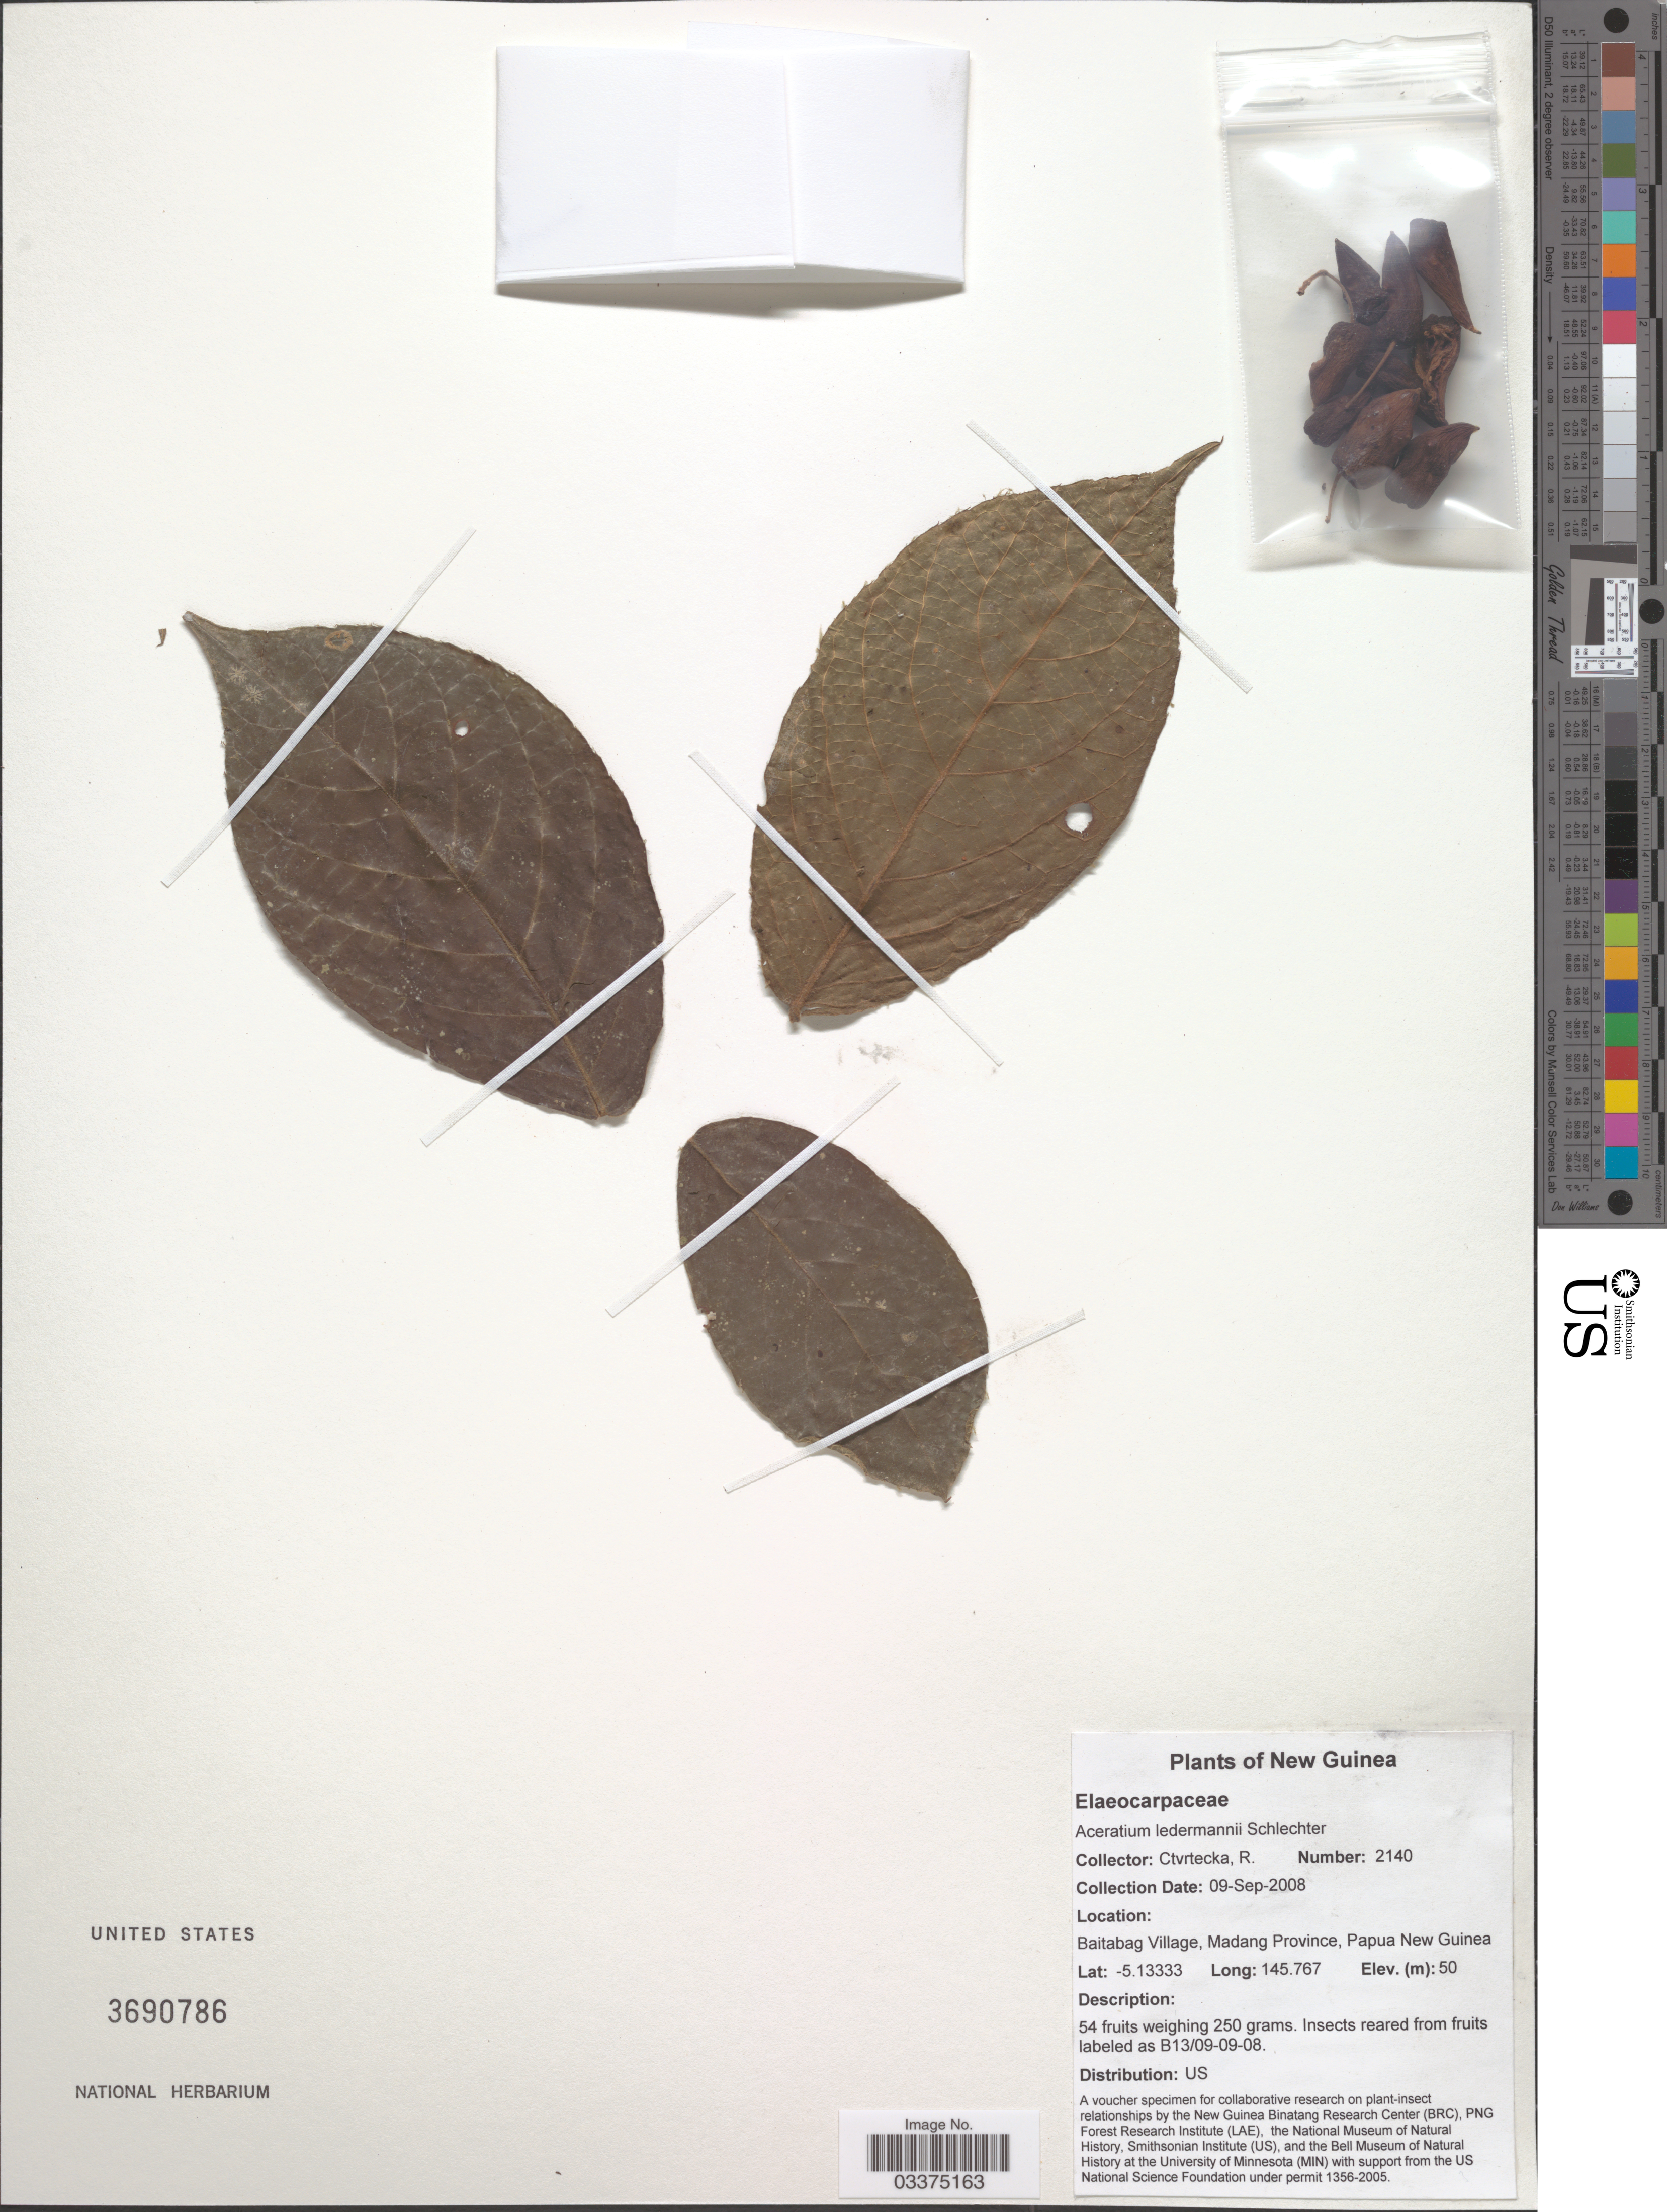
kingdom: Plantae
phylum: Tracheophyta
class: Magnoliopsida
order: Oxalidales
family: Elaeocarpaceae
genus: Aceratium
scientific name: Aceratium ledermannii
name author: Schltr.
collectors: R. Ctvrtecka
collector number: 2140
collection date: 2008-09-09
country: Papua New Guinea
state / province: Madang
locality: New Guinea. Baitabag Village.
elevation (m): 50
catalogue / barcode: US 3690786